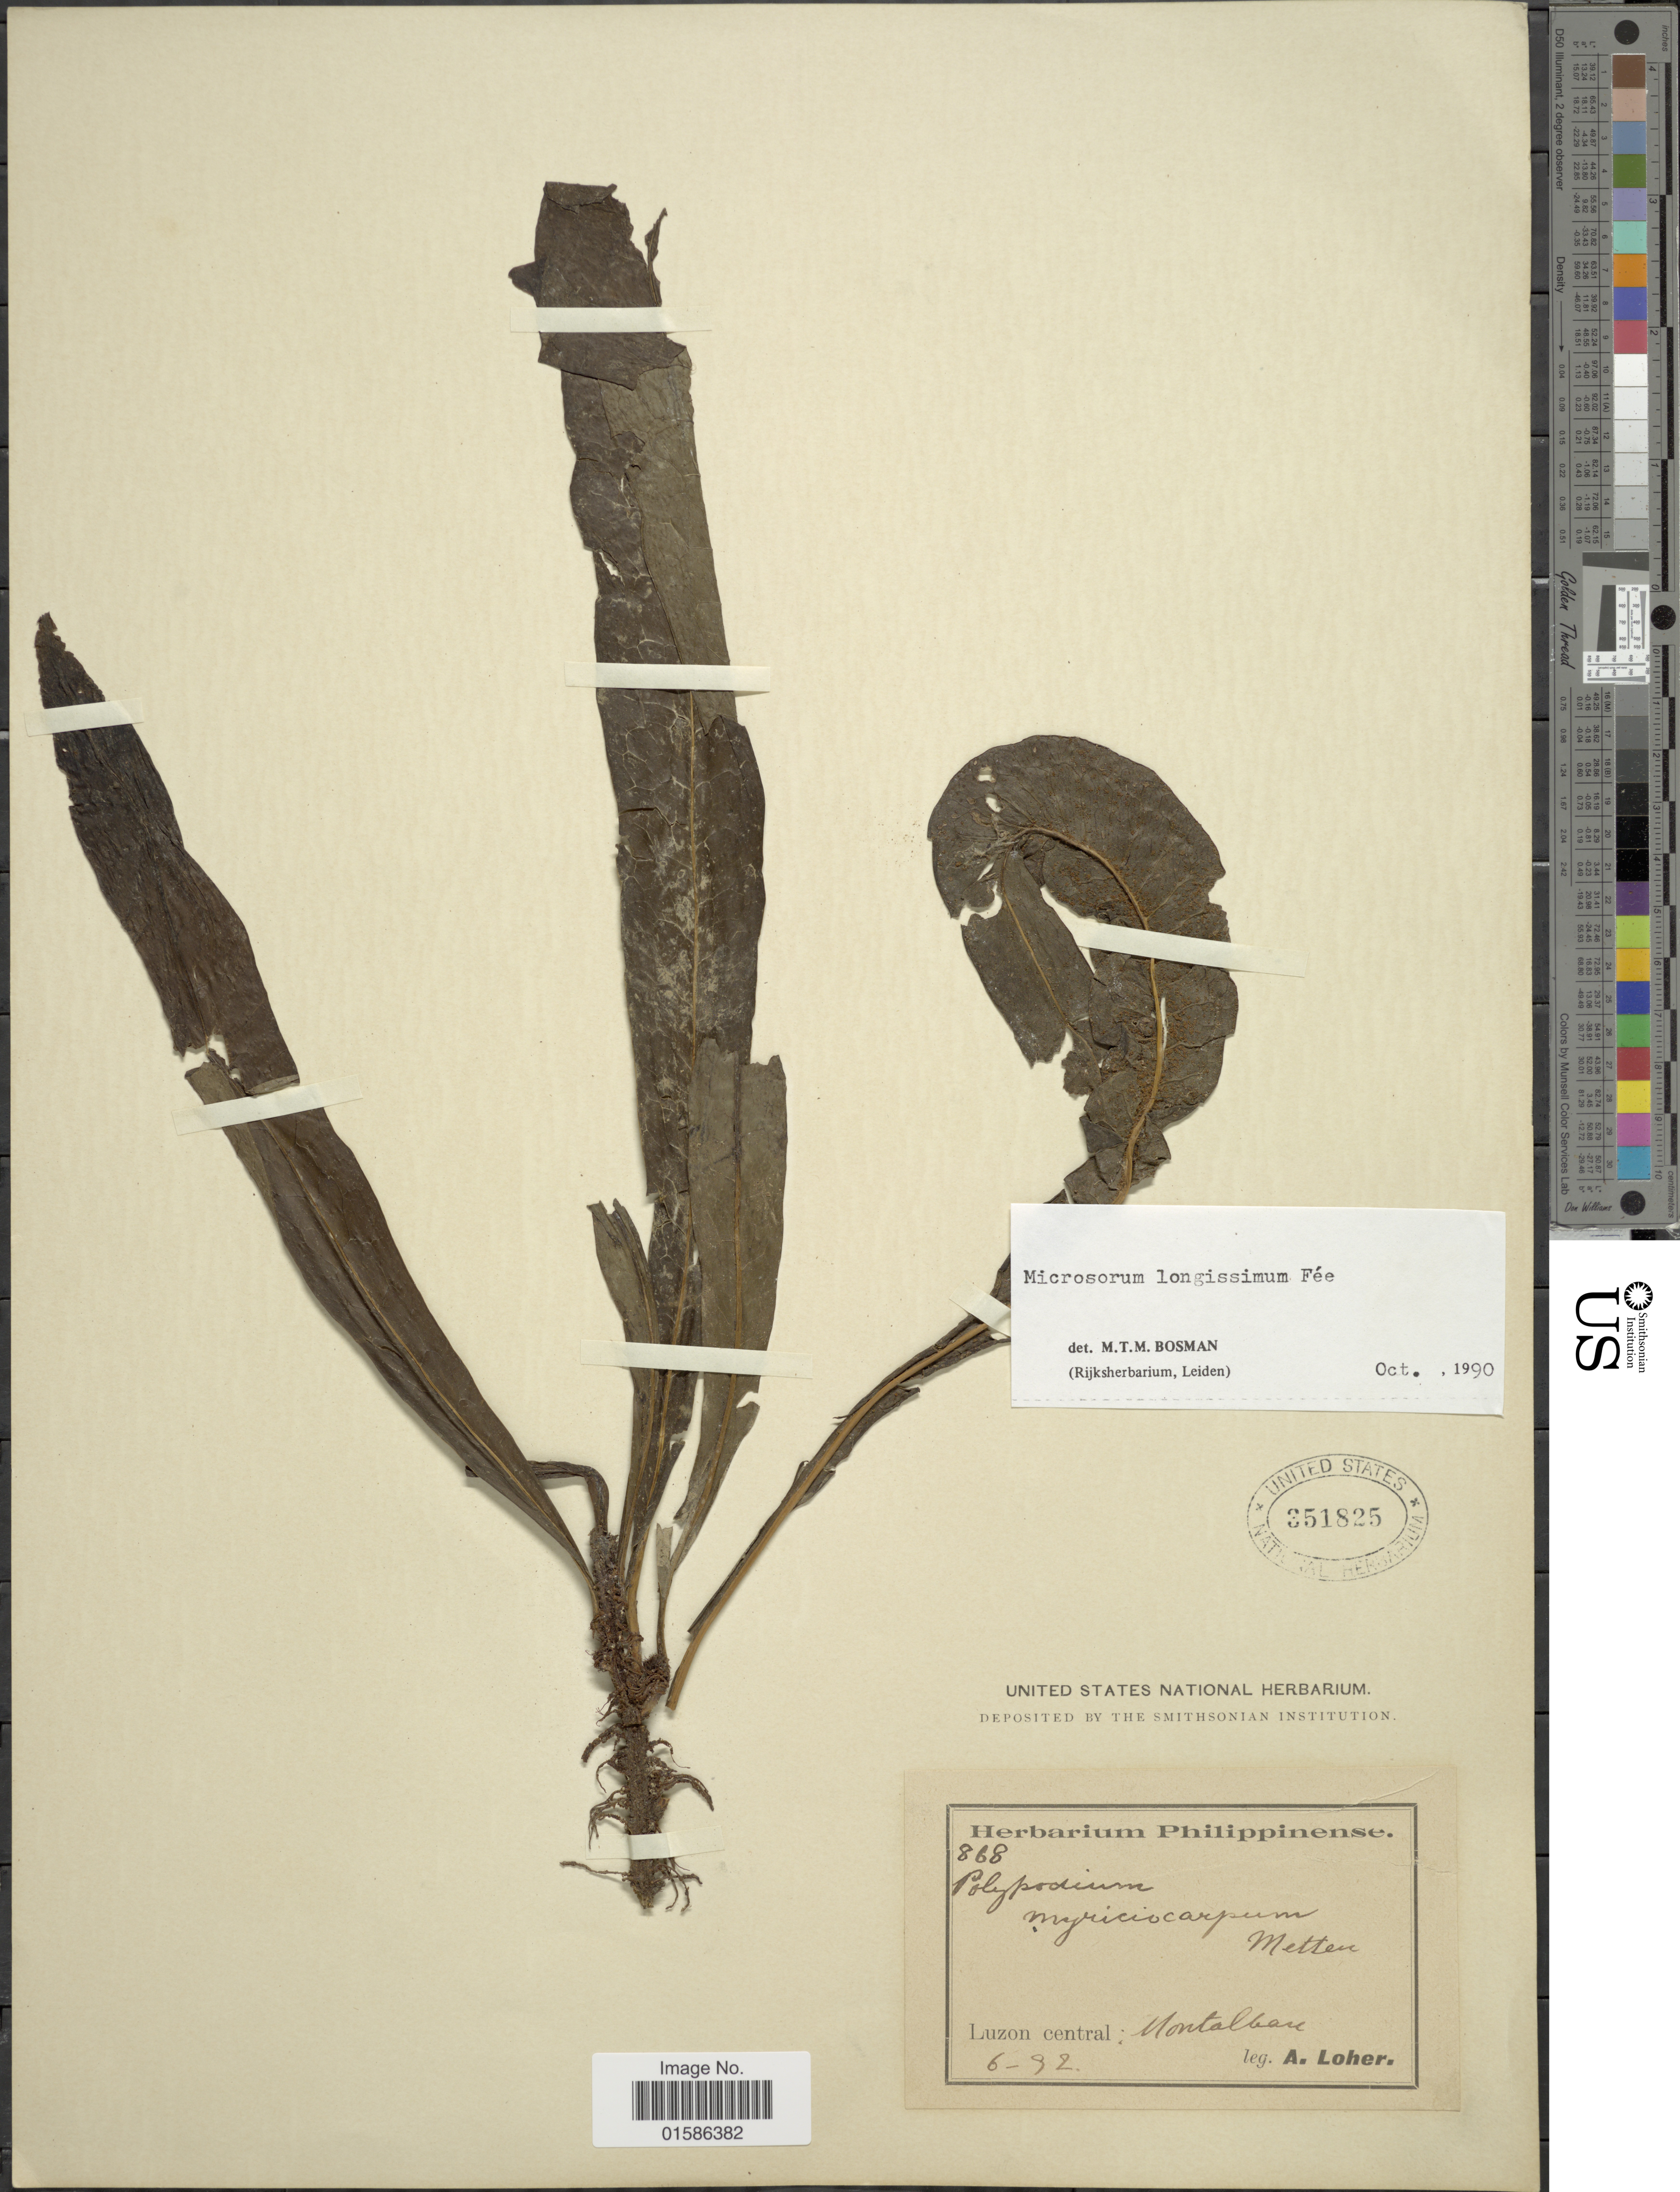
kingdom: Plantae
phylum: Tracheophyta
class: Polypodiopsida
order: Polypodiales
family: Polypodiaceae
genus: Microsorum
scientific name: Microsorum longissimum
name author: Fée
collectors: A. Loher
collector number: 868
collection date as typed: Transcribed d/m/y: /6/92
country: Philippines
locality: Luzon central: Montalbau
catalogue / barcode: US 351825